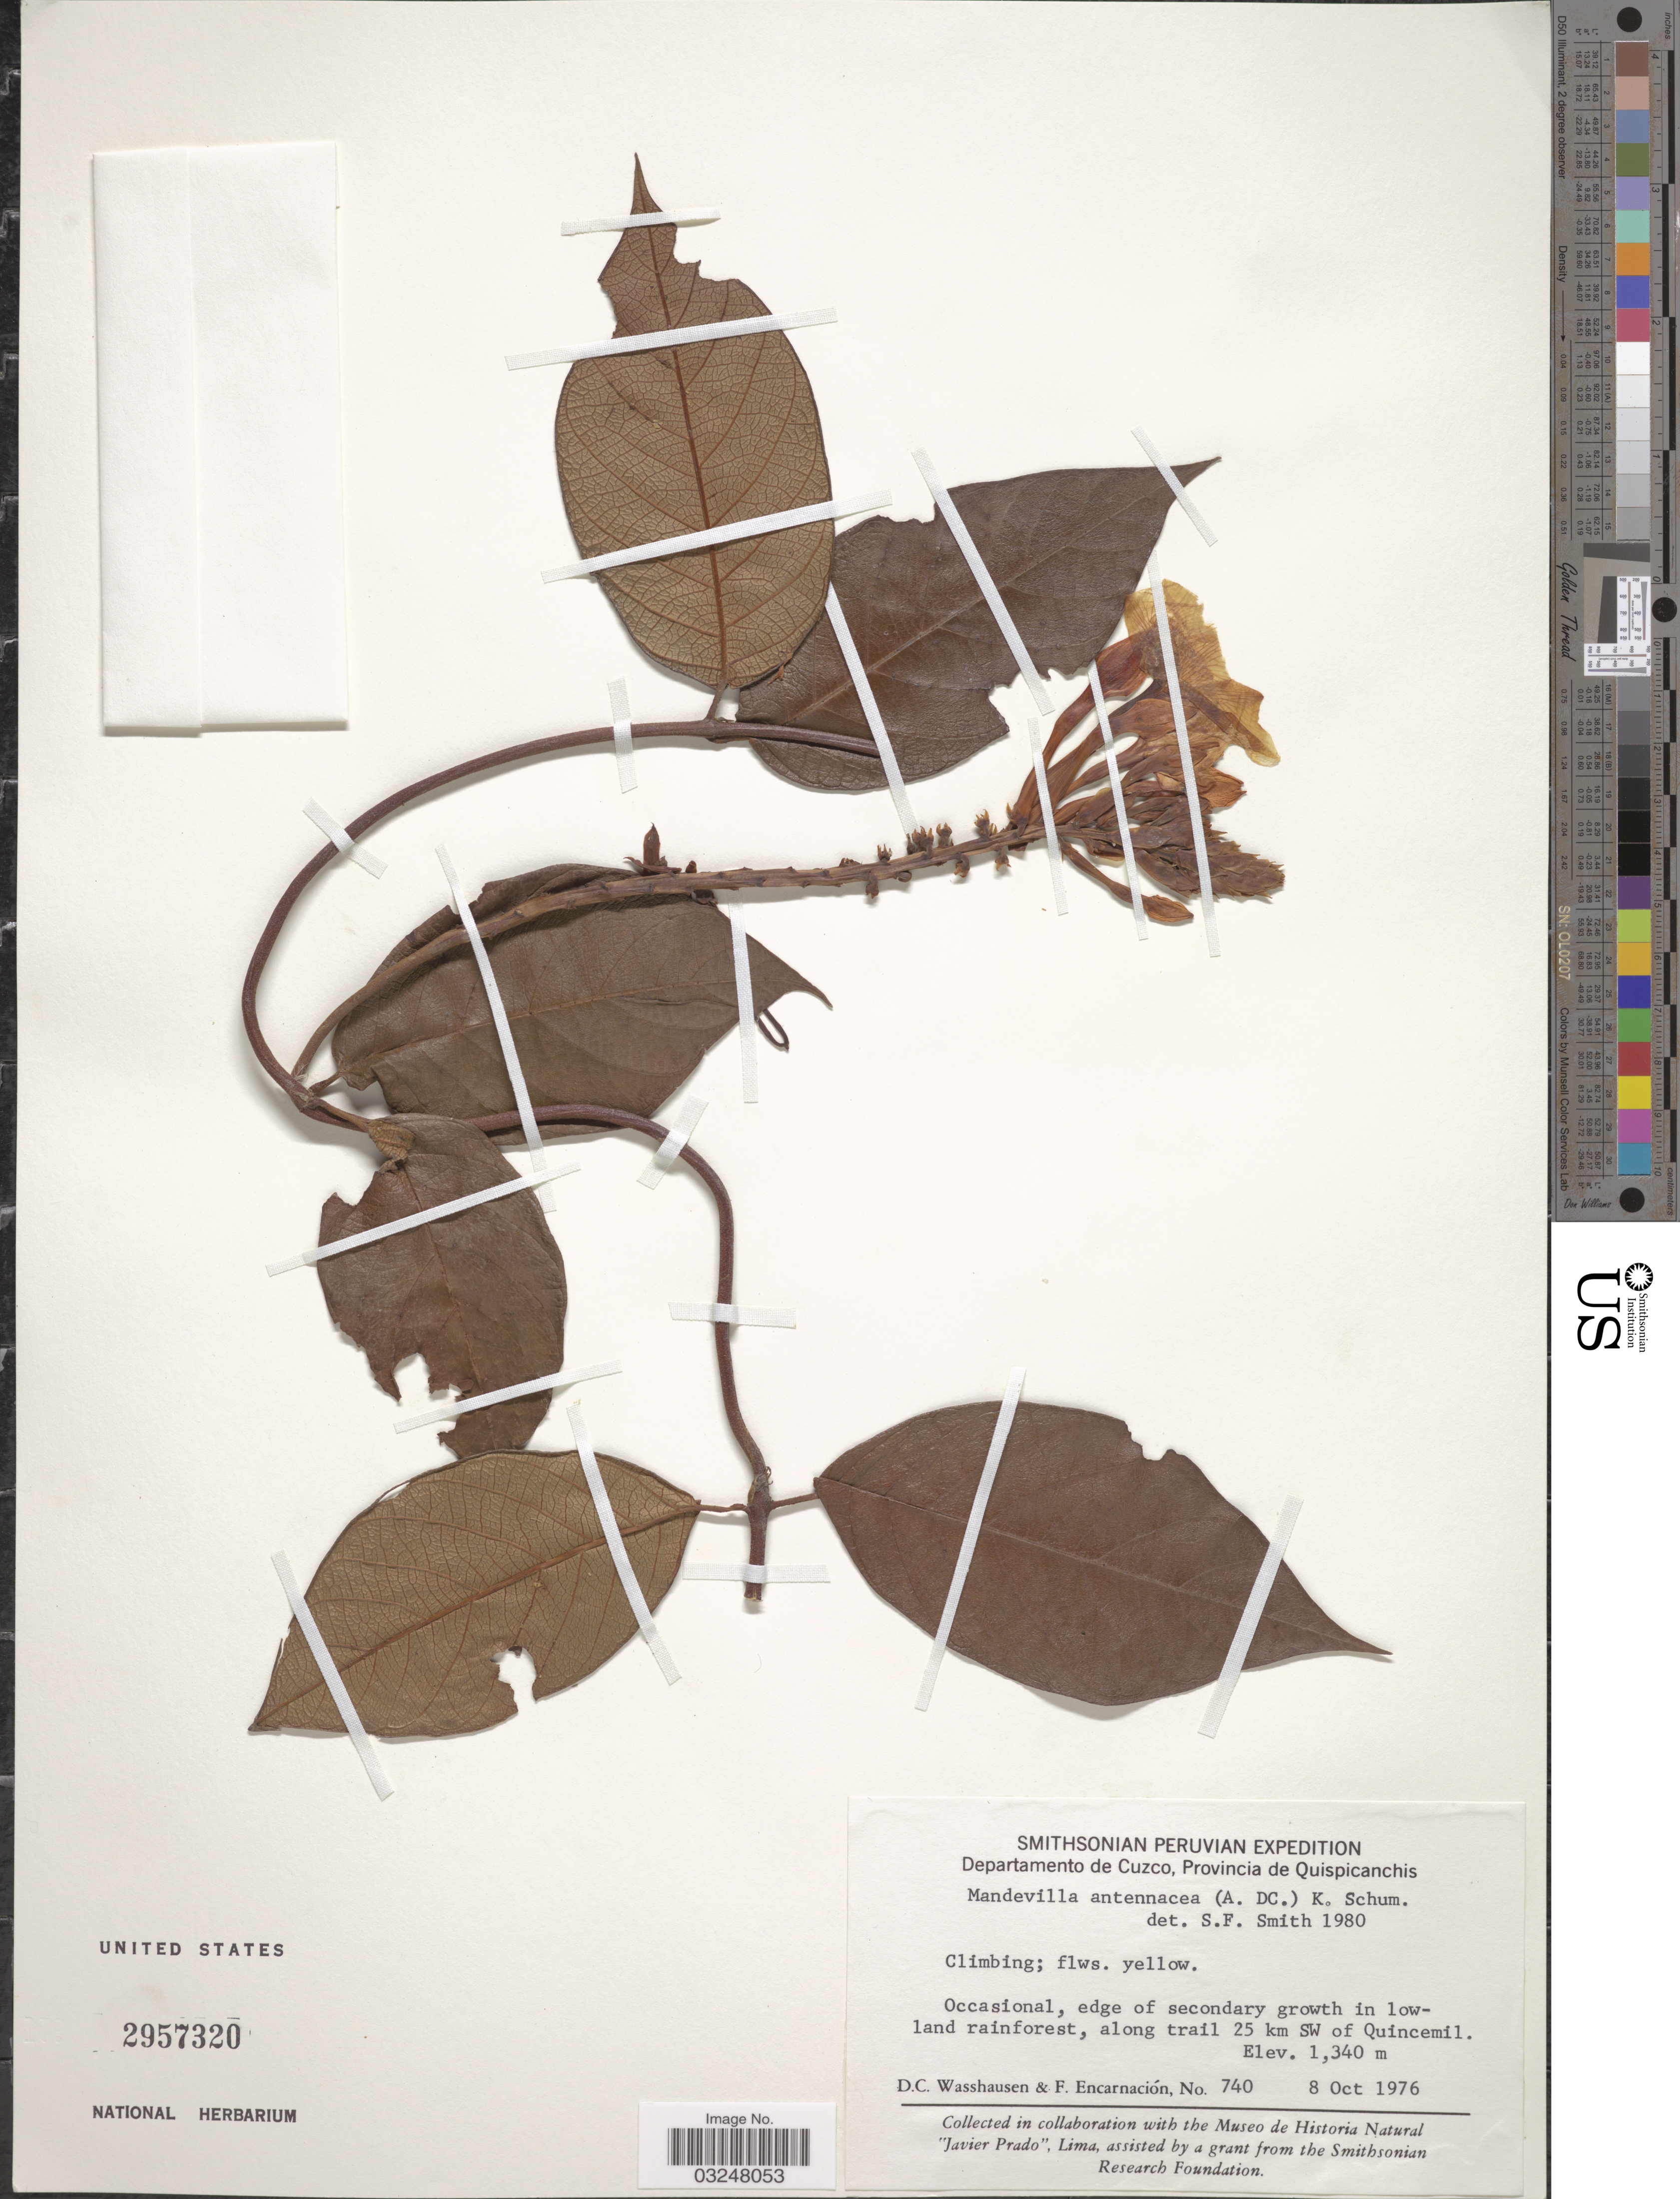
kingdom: Plantae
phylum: Tracheophyta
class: Magnoliopsida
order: Gentianales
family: Apocynaceae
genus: Mandevilla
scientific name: Mandevilla rugellosa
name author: (Rich.) L. Allorge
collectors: D. C. Wasshausen & F. Encarnación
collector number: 740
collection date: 1976-10-08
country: Peru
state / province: Cusco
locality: Departamento de Cuzco, Provincia de Quispicanchis. Along trail 25 km SW of Quincemil.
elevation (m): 1340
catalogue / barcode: US 2957320